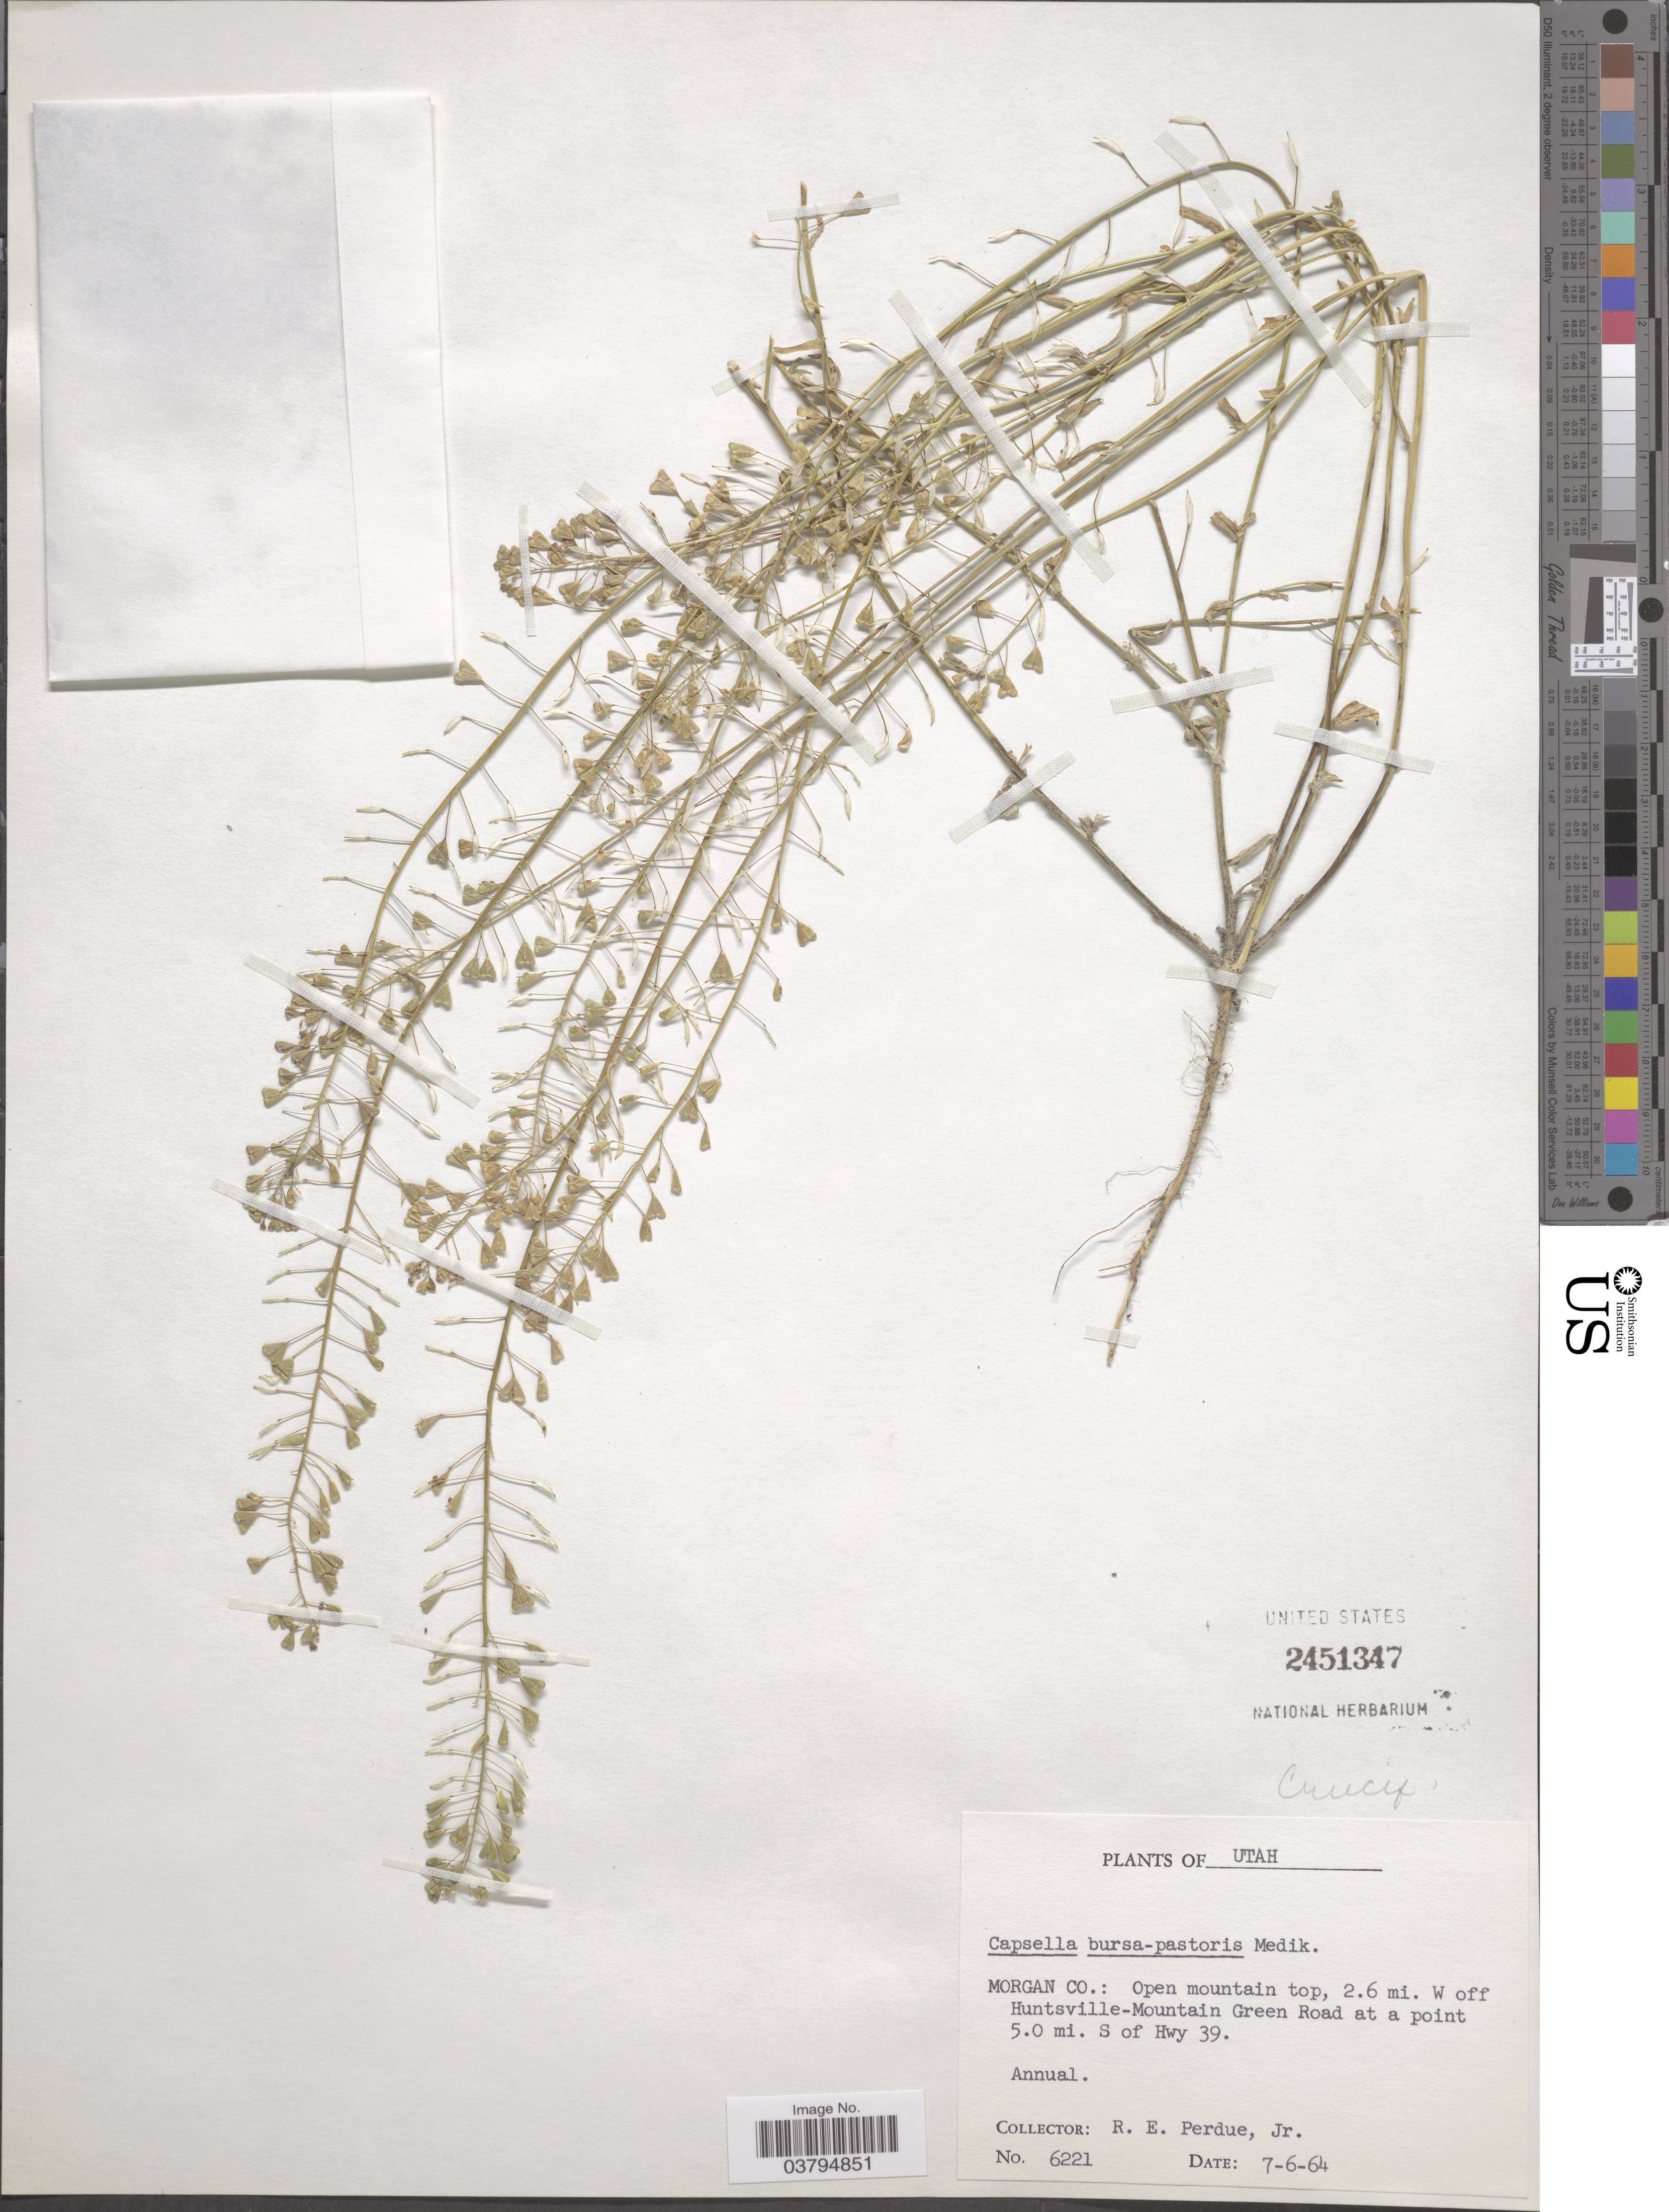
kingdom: Plantae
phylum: Tracheophyta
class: Magnoliopsida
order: Brassicales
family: Brassicaceae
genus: Capsella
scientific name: Capsella bursa-pastoris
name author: (L.) Medik.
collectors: R. E. Perdue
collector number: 6221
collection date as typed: Transcribed d/m/y: 6/7/64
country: United States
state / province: Utah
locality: Morgan Co.: Open mountain top, 2.6 mi. W off Huntsville-Mountain Green Road at a point 5.0 mi. S of Hwy 39.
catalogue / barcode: US 2451347